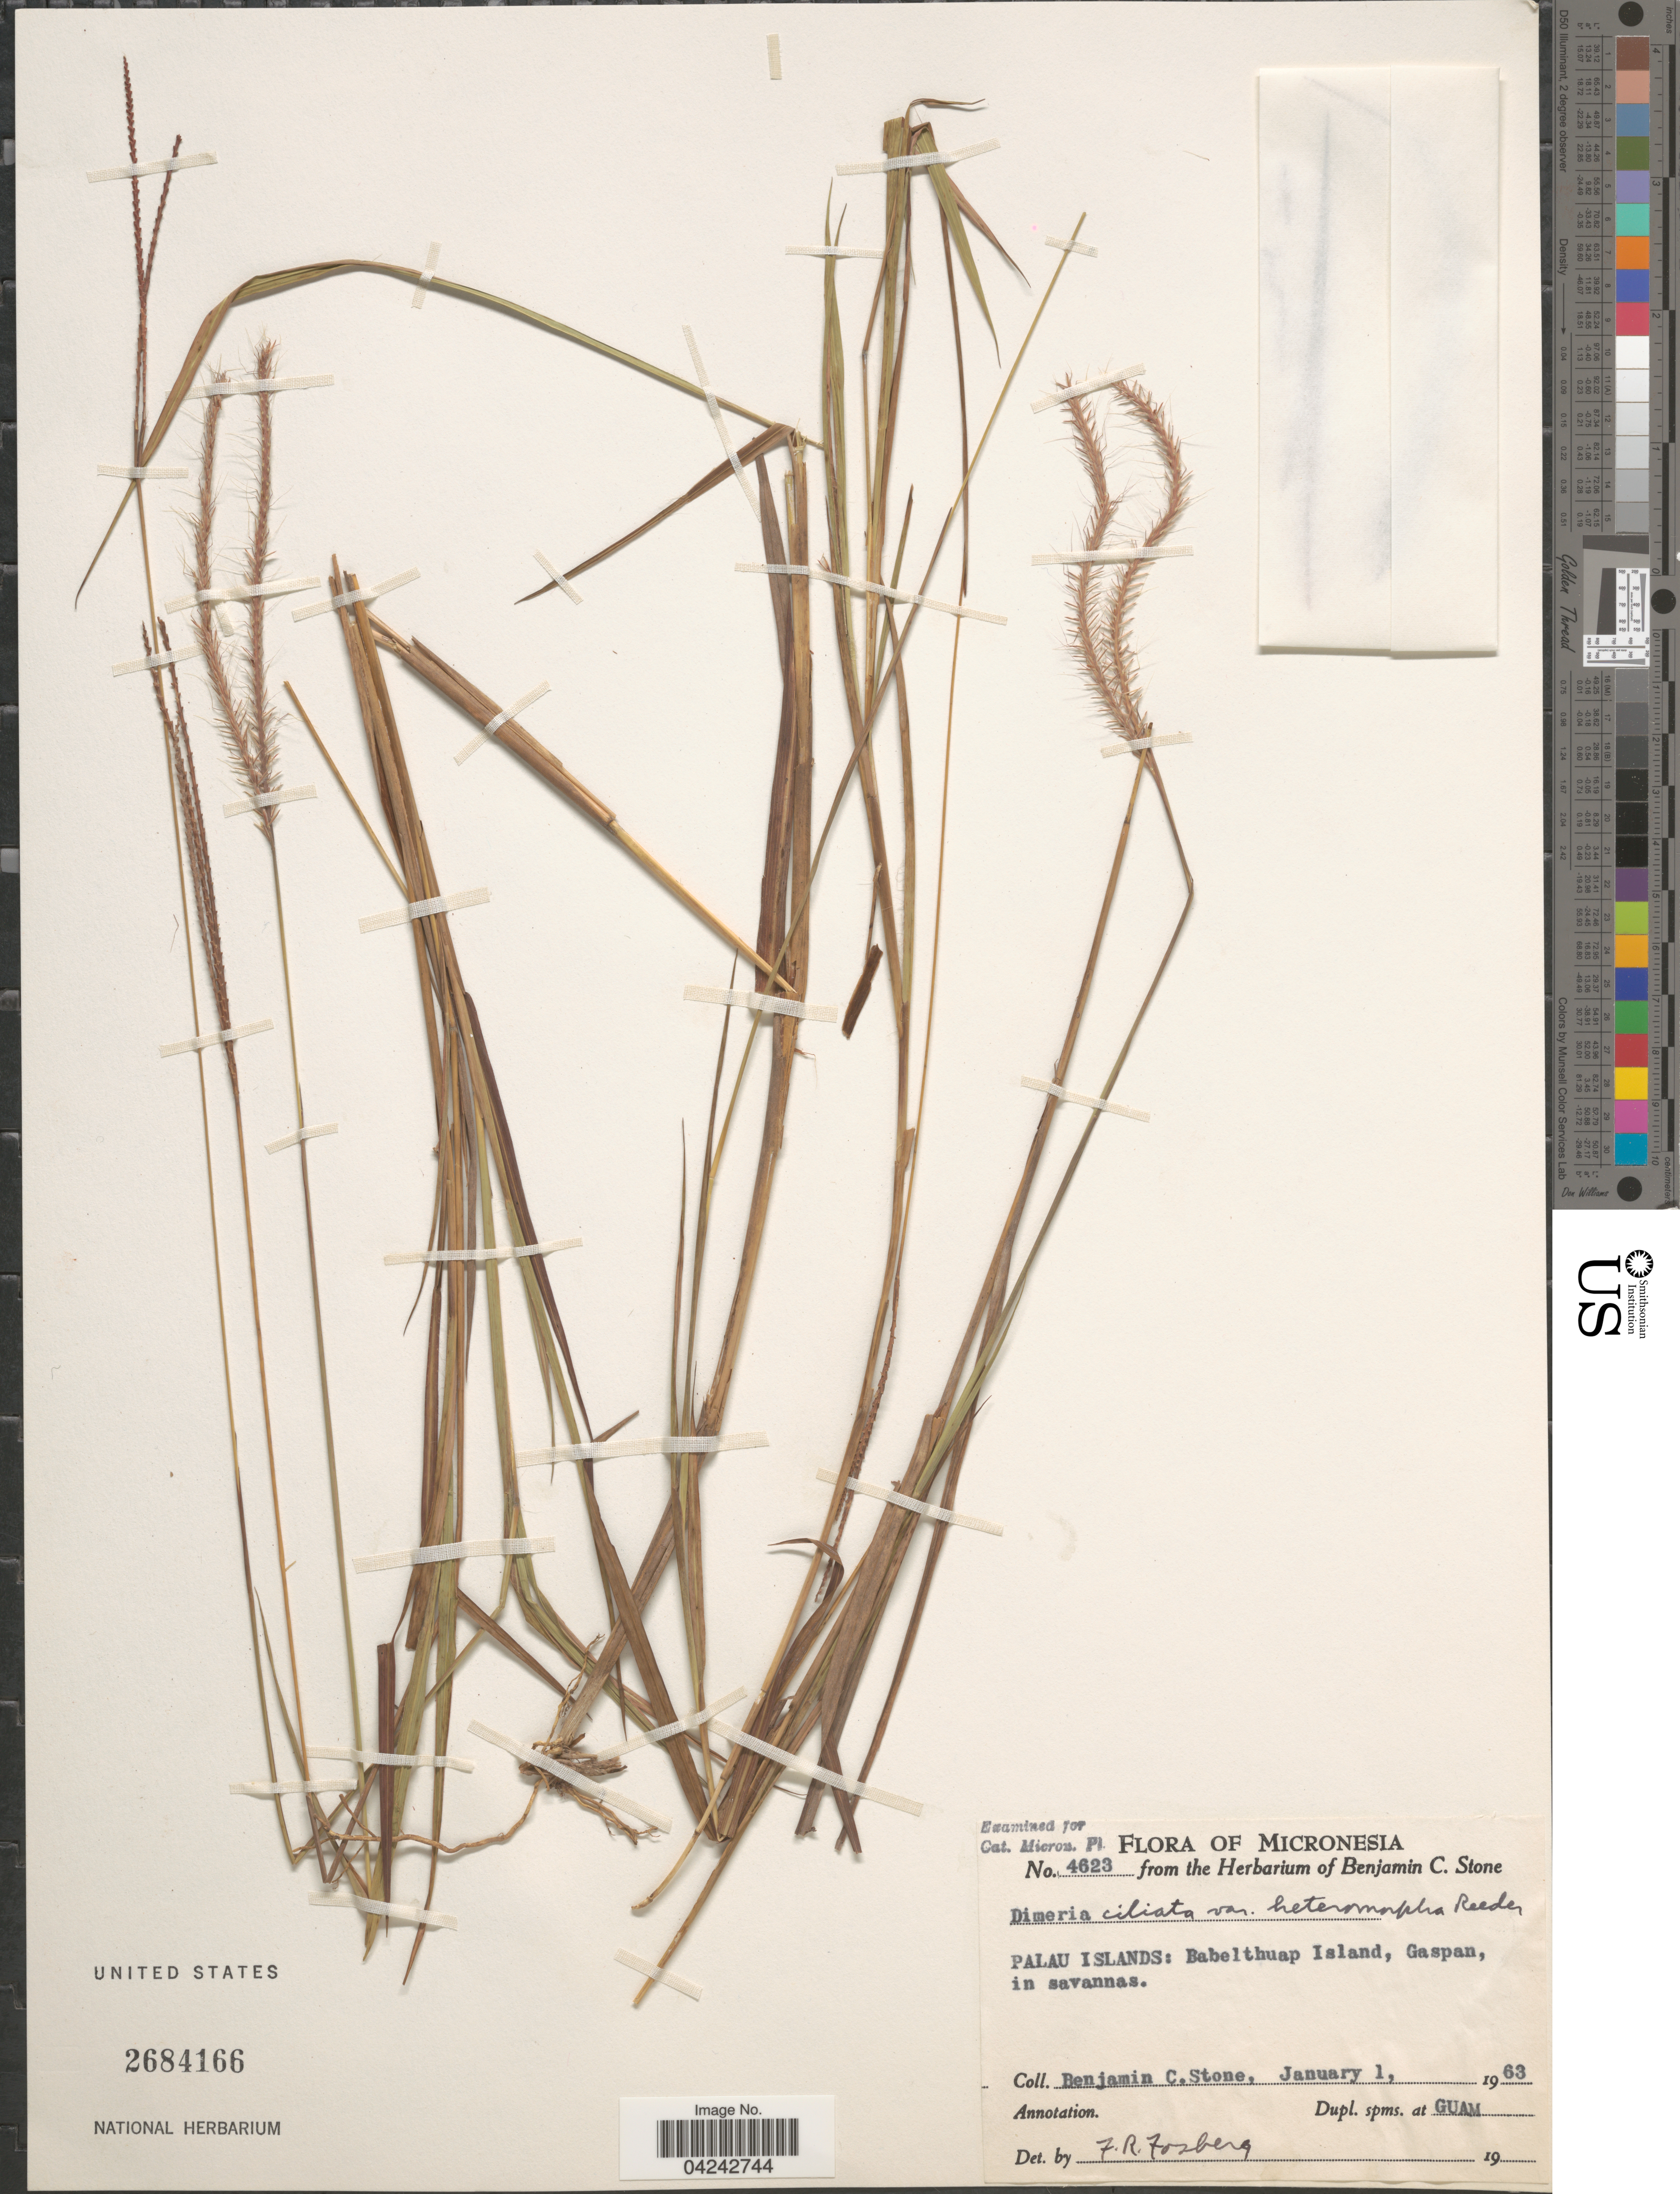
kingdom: Plantae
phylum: Tracheophyta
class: Liliopsida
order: Poales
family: Poaceae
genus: Dimeria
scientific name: Dimeria chloridiformis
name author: (Gaudich.) Schum. & Lauterb.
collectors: B. C. Stone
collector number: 4623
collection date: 1963-01-01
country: Palau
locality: Micronesia. Palau Islands: Babelthuap Island, Gaspan, in savannas.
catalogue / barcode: US 2684166